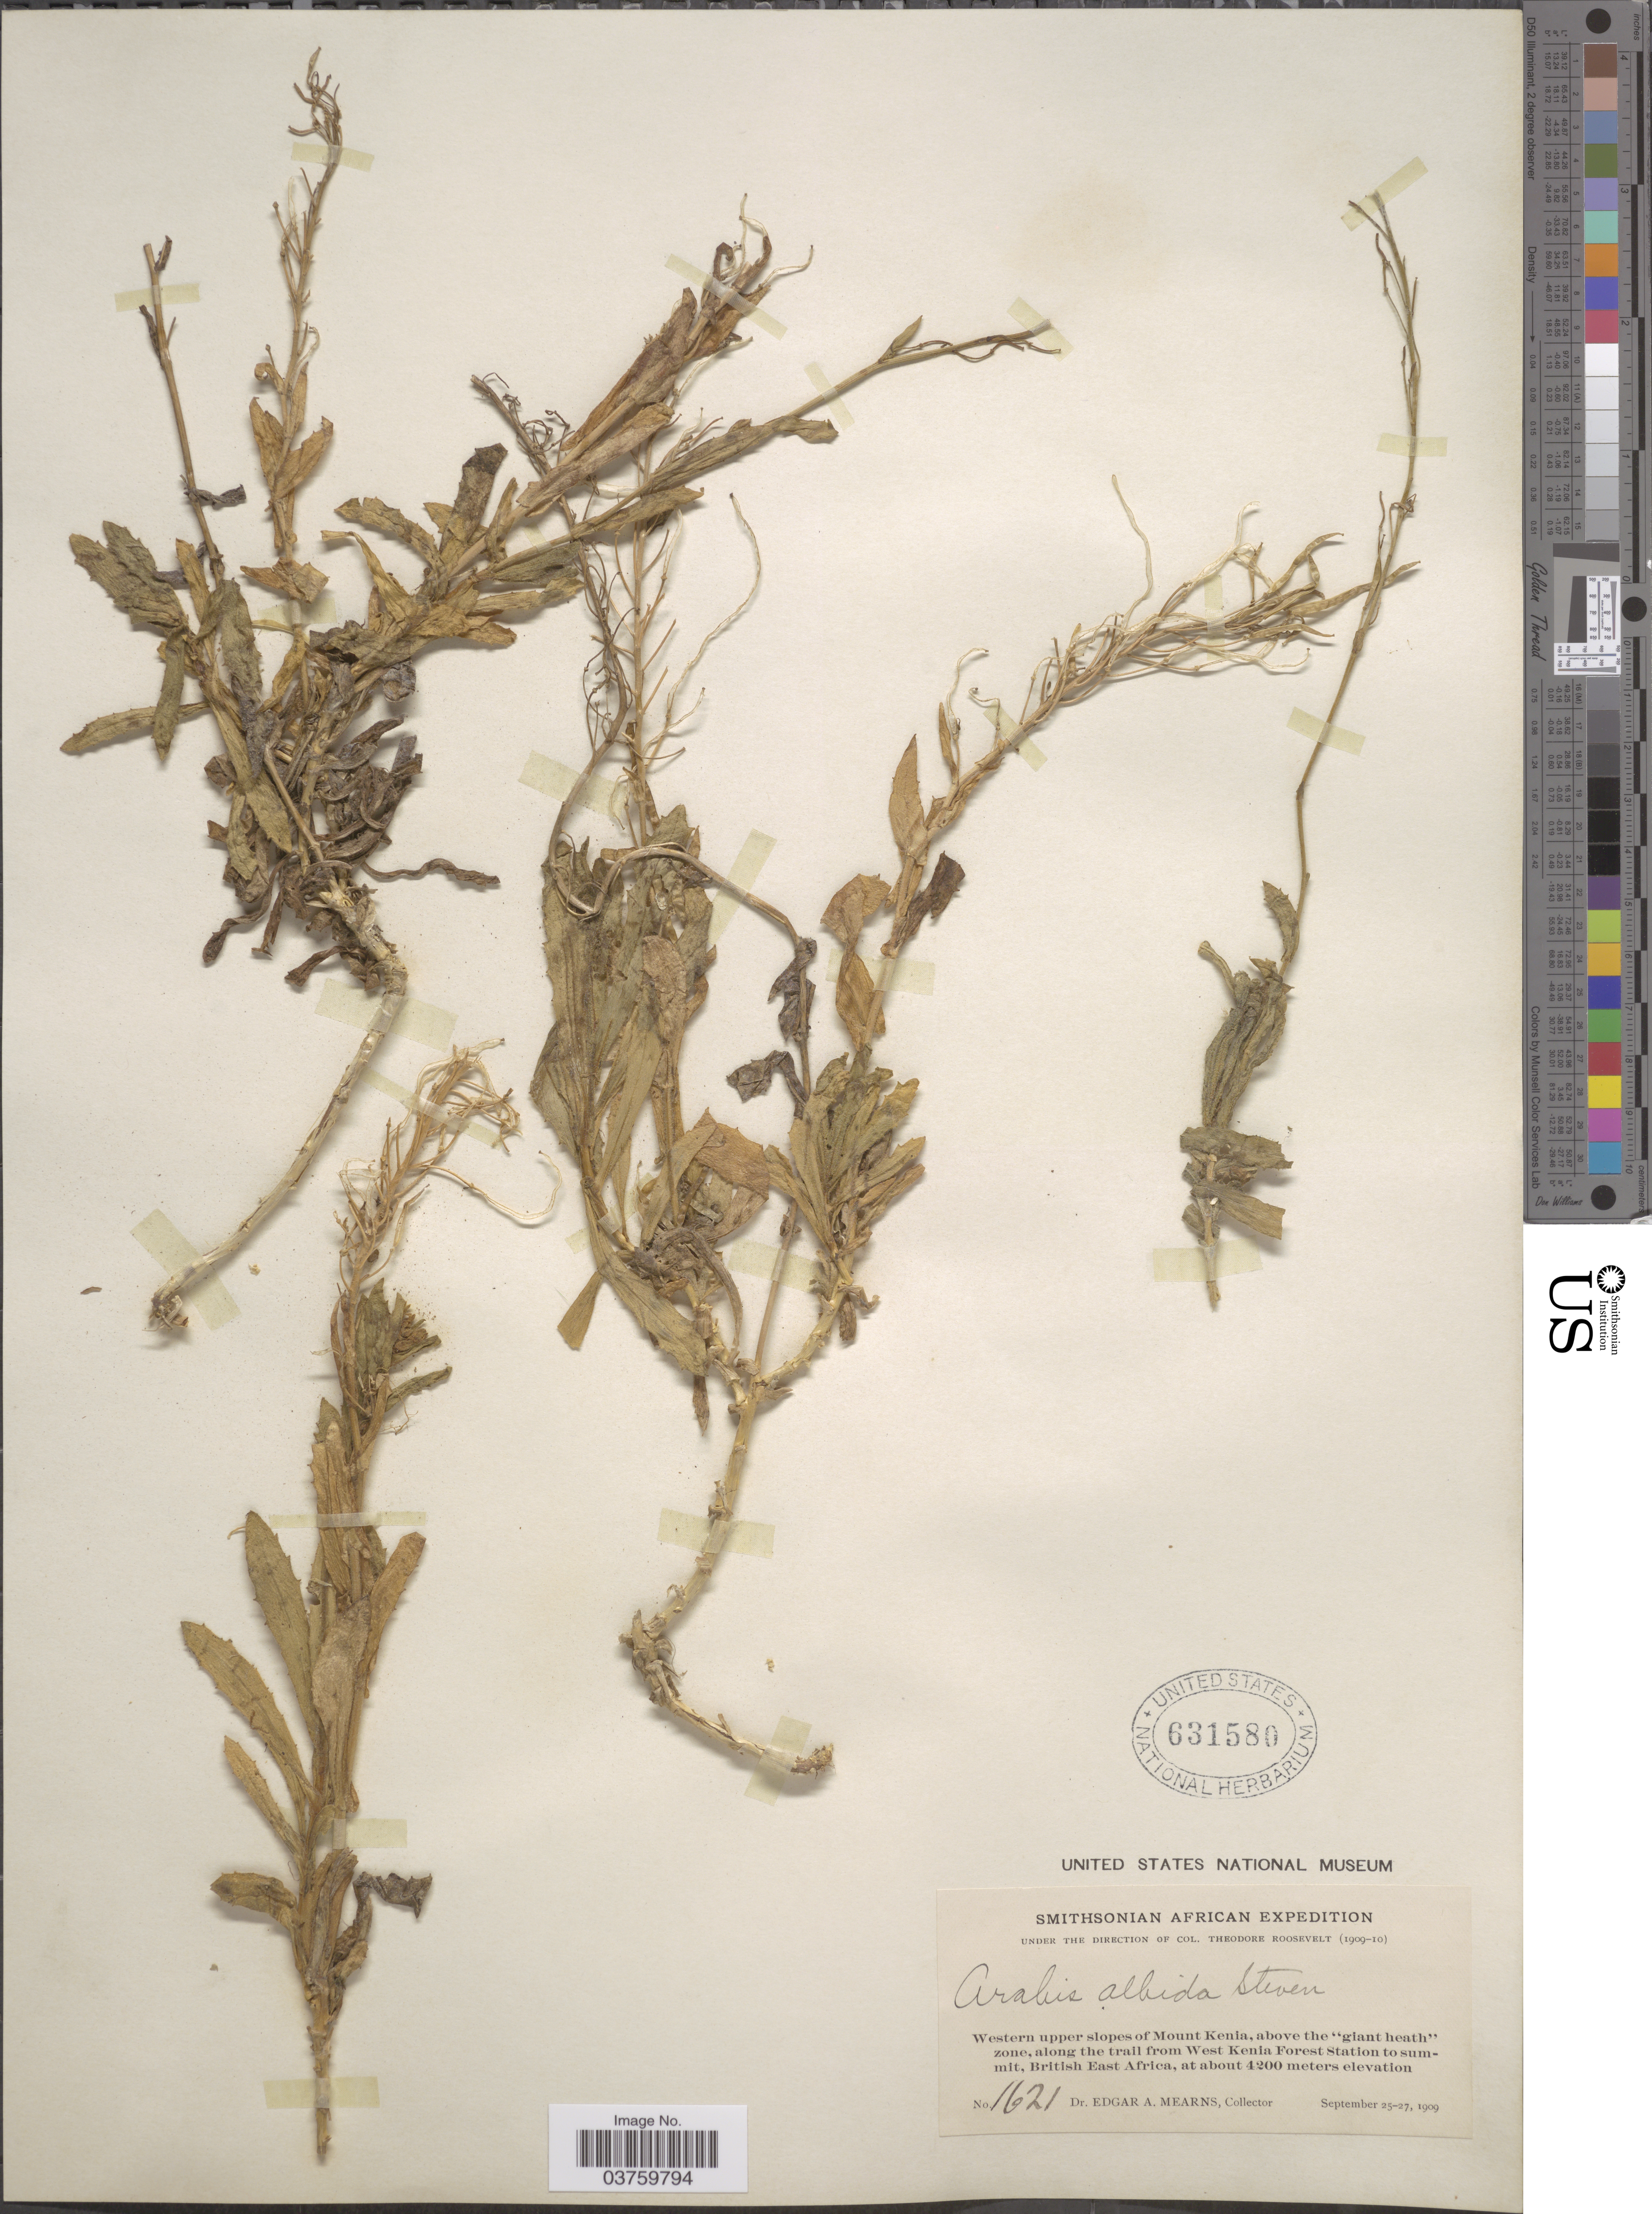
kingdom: Plantae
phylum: Tracheophyta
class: Magnoliopsida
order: Brassicales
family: Brassicaceae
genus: Arabis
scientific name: Arabis albida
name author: Steven ex Fisch.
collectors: E. A. Mearns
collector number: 1621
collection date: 1909-09-25/1909-09-27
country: Kenya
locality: Western upper slopes of Mount Kenia, above the "giant heath" zone, along the trail from West Kenia Forest Station to summit, British East Africa.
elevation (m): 4200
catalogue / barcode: US 631580